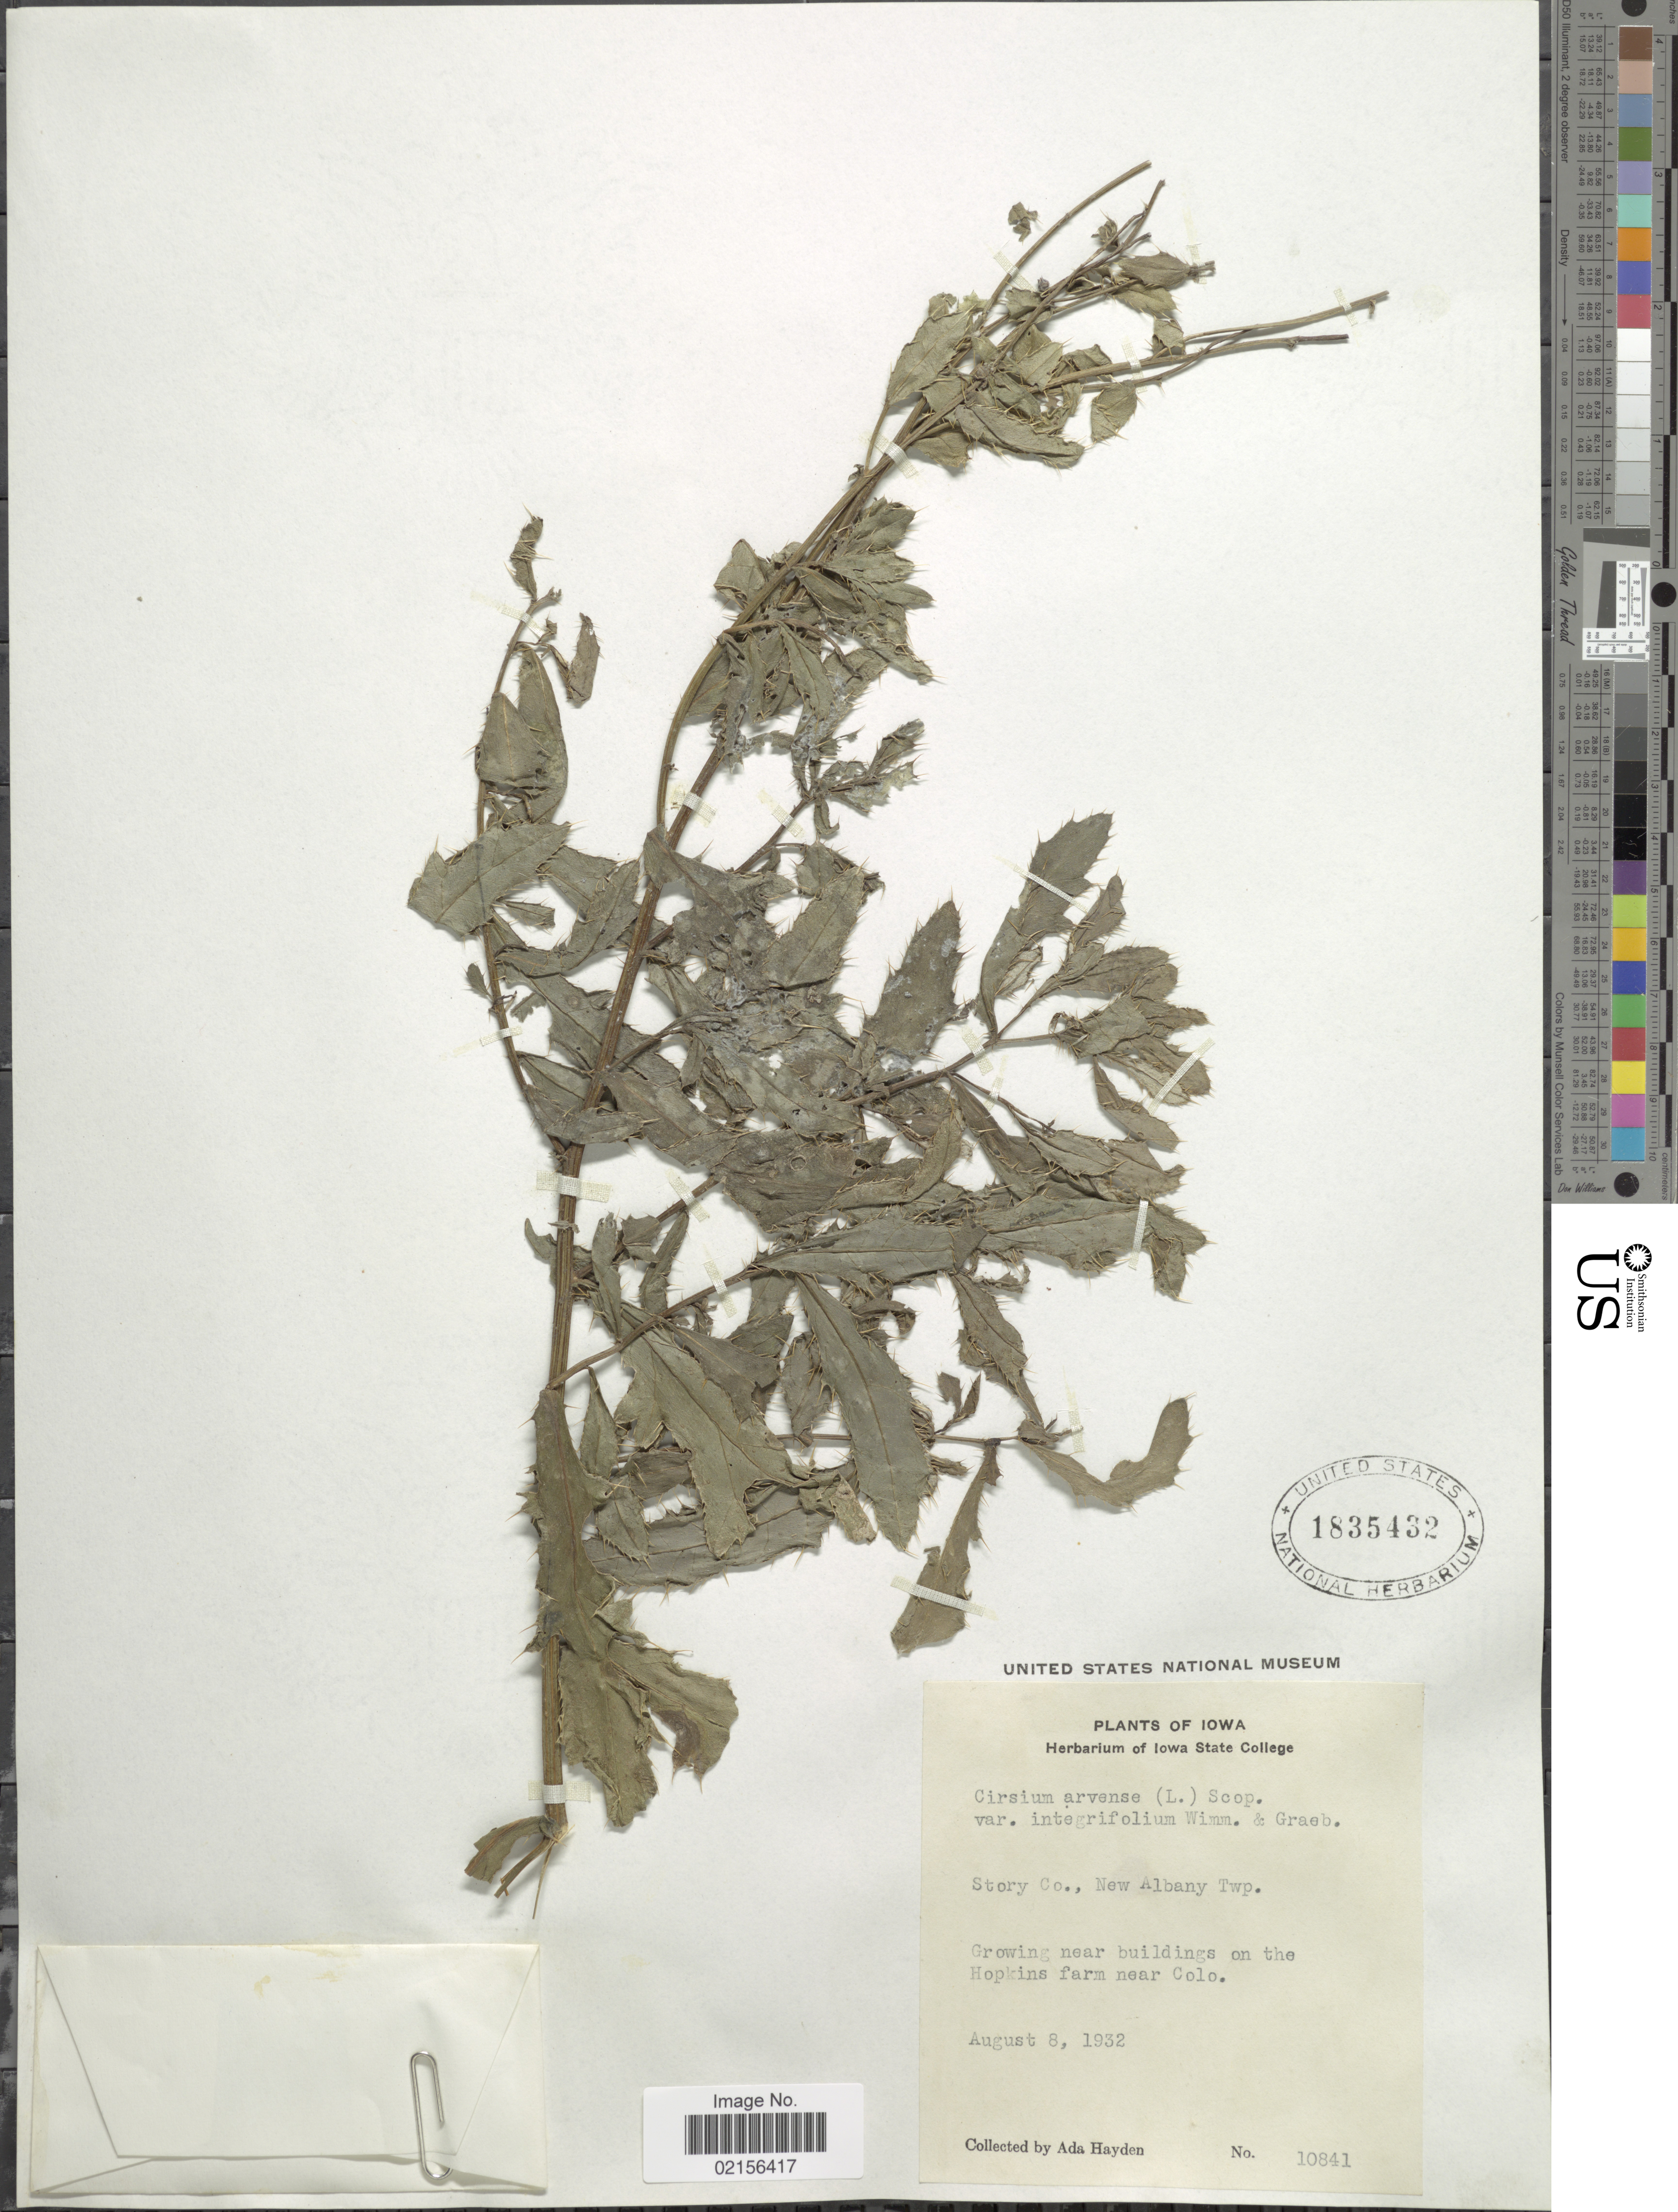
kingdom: Plantae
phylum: Tracheophyta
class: Magnoliopsida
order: Asterales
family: Asteraceae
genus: Cirsium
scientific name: Cirsium arvense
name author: (L.) Scop.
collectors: Ada Hayden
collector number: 10841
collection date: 1932-08-08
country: United States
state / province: Iowa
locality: Story Co., New Albany Twp, Growing near buildings on the Hopkins farm near Colo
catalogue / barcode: US 1835432